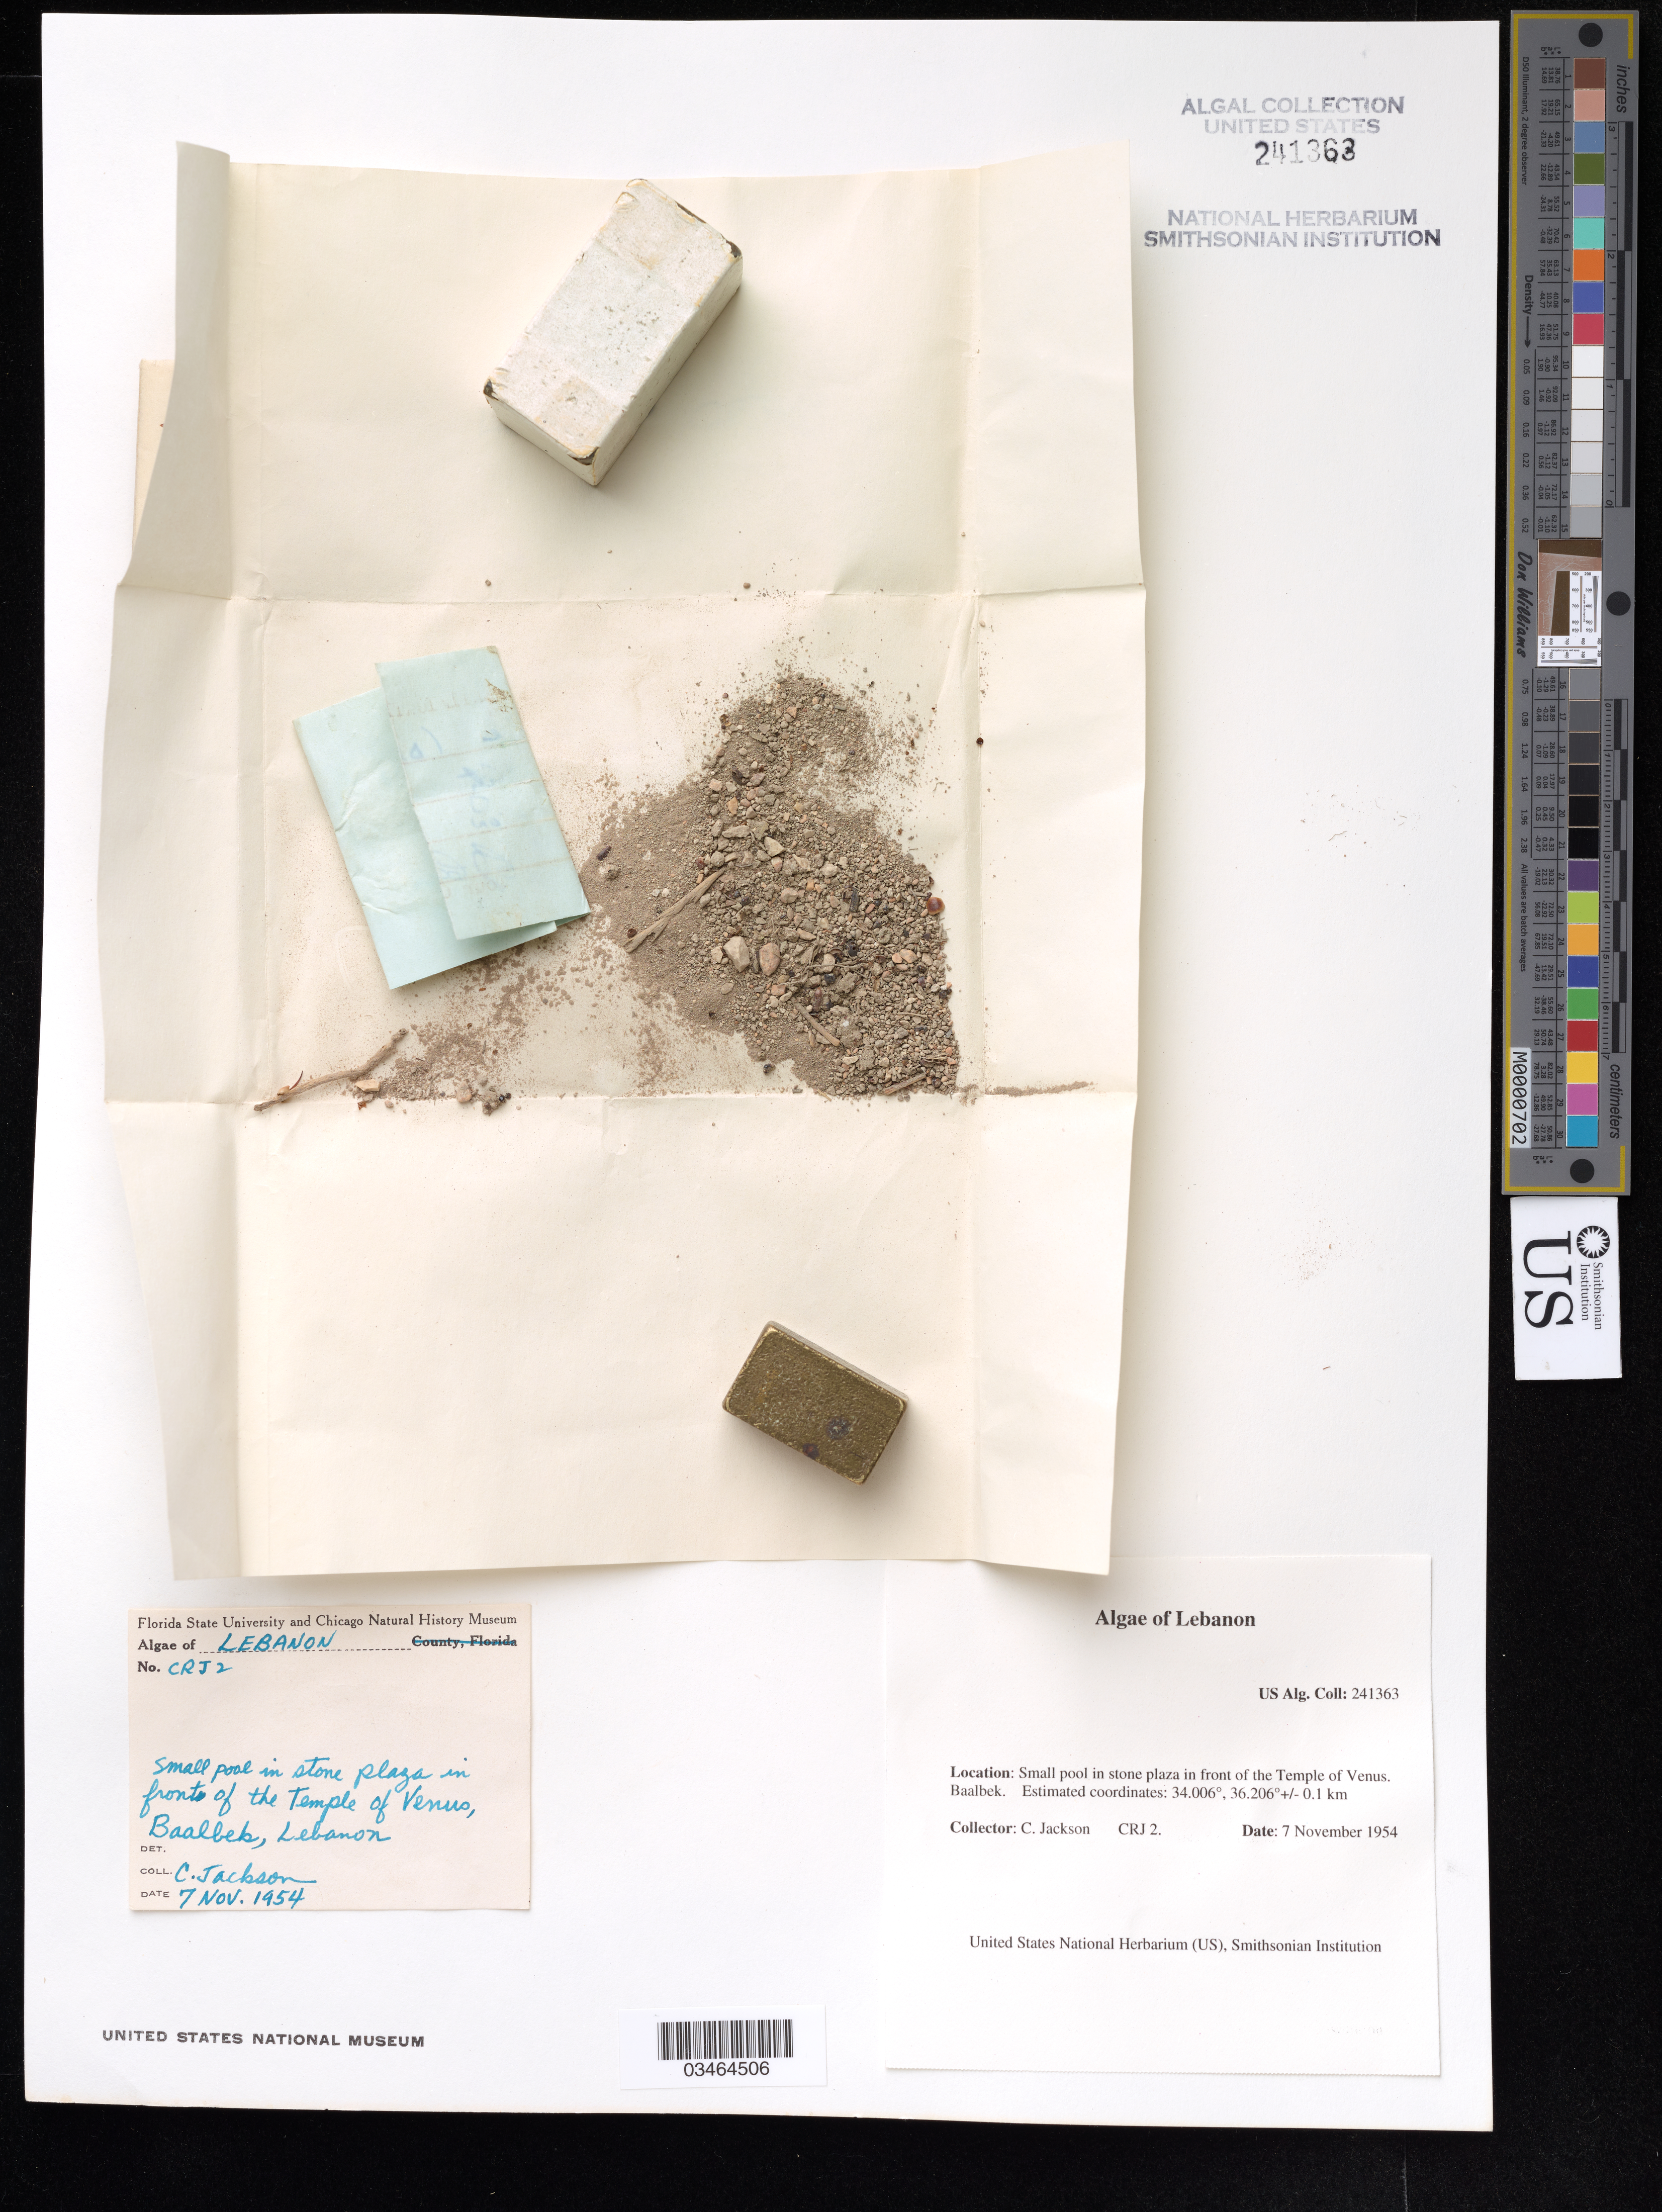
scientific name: Algae unknown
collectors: C. Jackson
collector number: CRJ 2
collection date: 1954-11-07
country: Lebanon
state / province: Baalbek-Hermel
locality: Small pool in stone plaza in front of the Temple of Venus.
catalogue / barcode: US 241363